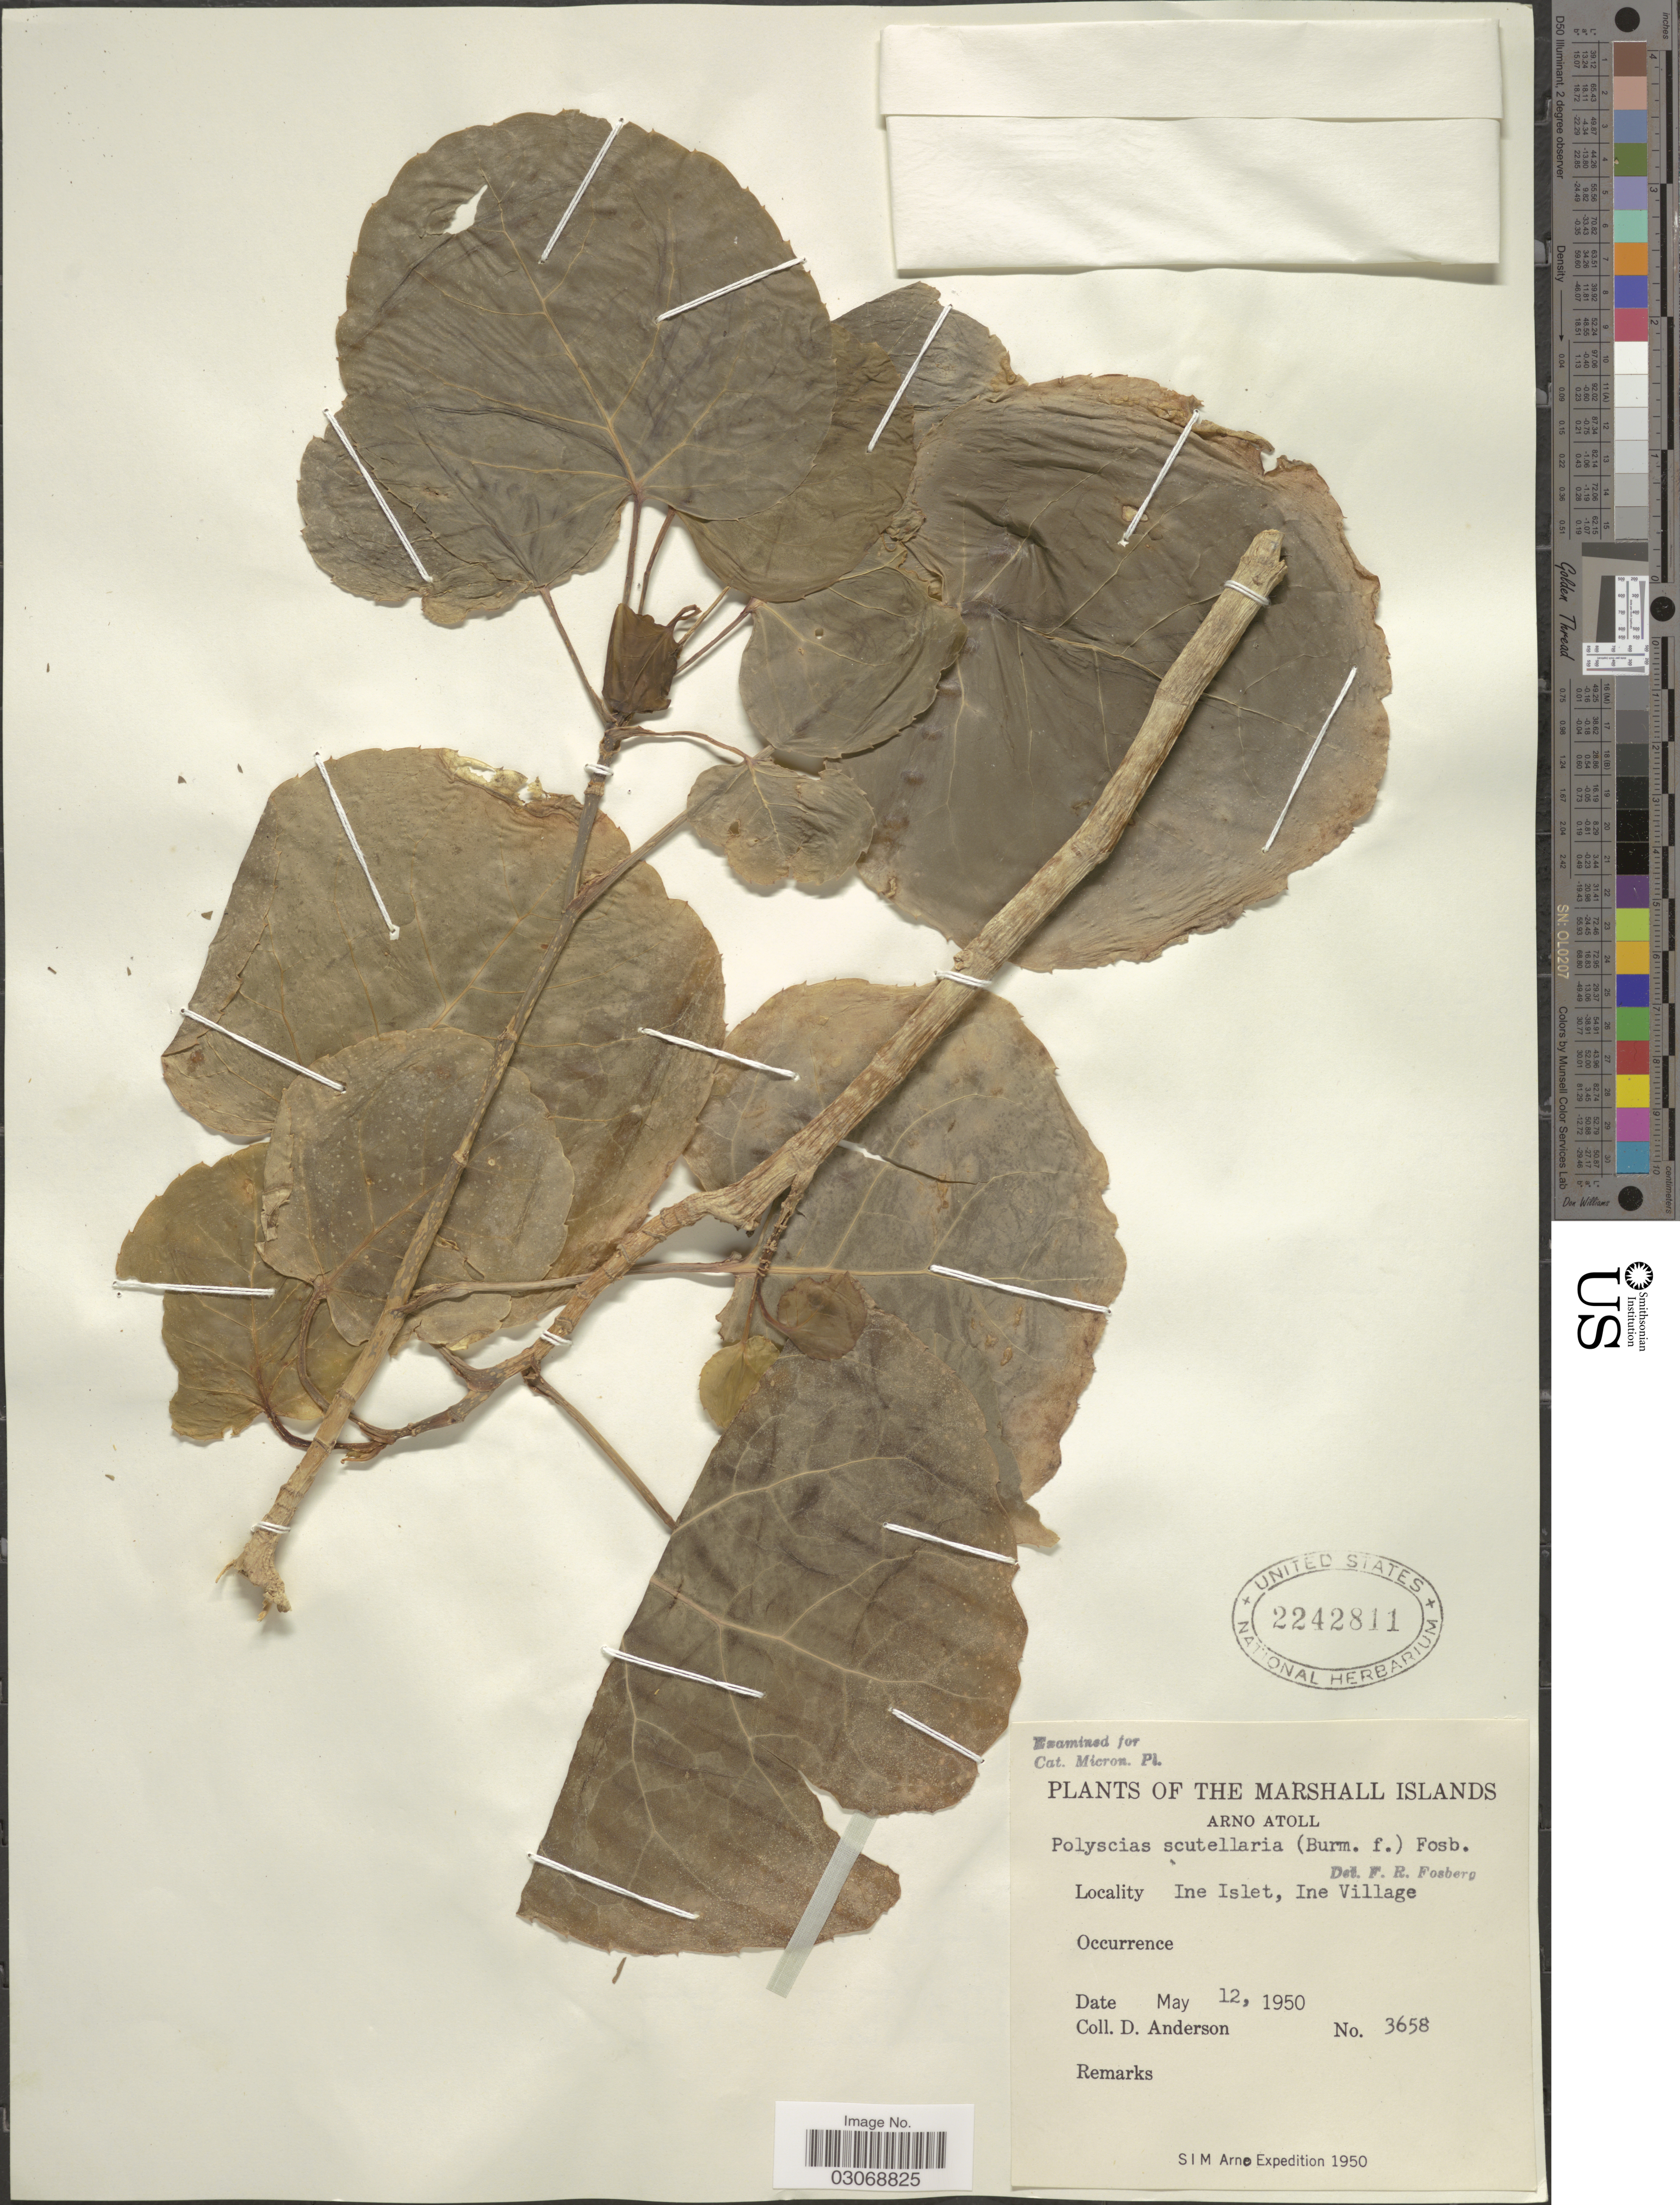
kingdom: Plantae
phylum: Tracheophyta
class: Magnoliopsida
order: Apiales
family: Araliaceae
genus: Polyscias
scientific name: Polyscias scutellaria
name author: (Burm. f.) Fosberg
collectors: D. Anderson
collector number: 3658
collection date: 1950-05-12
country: Marshall Islands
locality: The Marshall Islands. Arno Atoll. Ine Islet, Ine Village.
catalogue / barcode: US 2242811